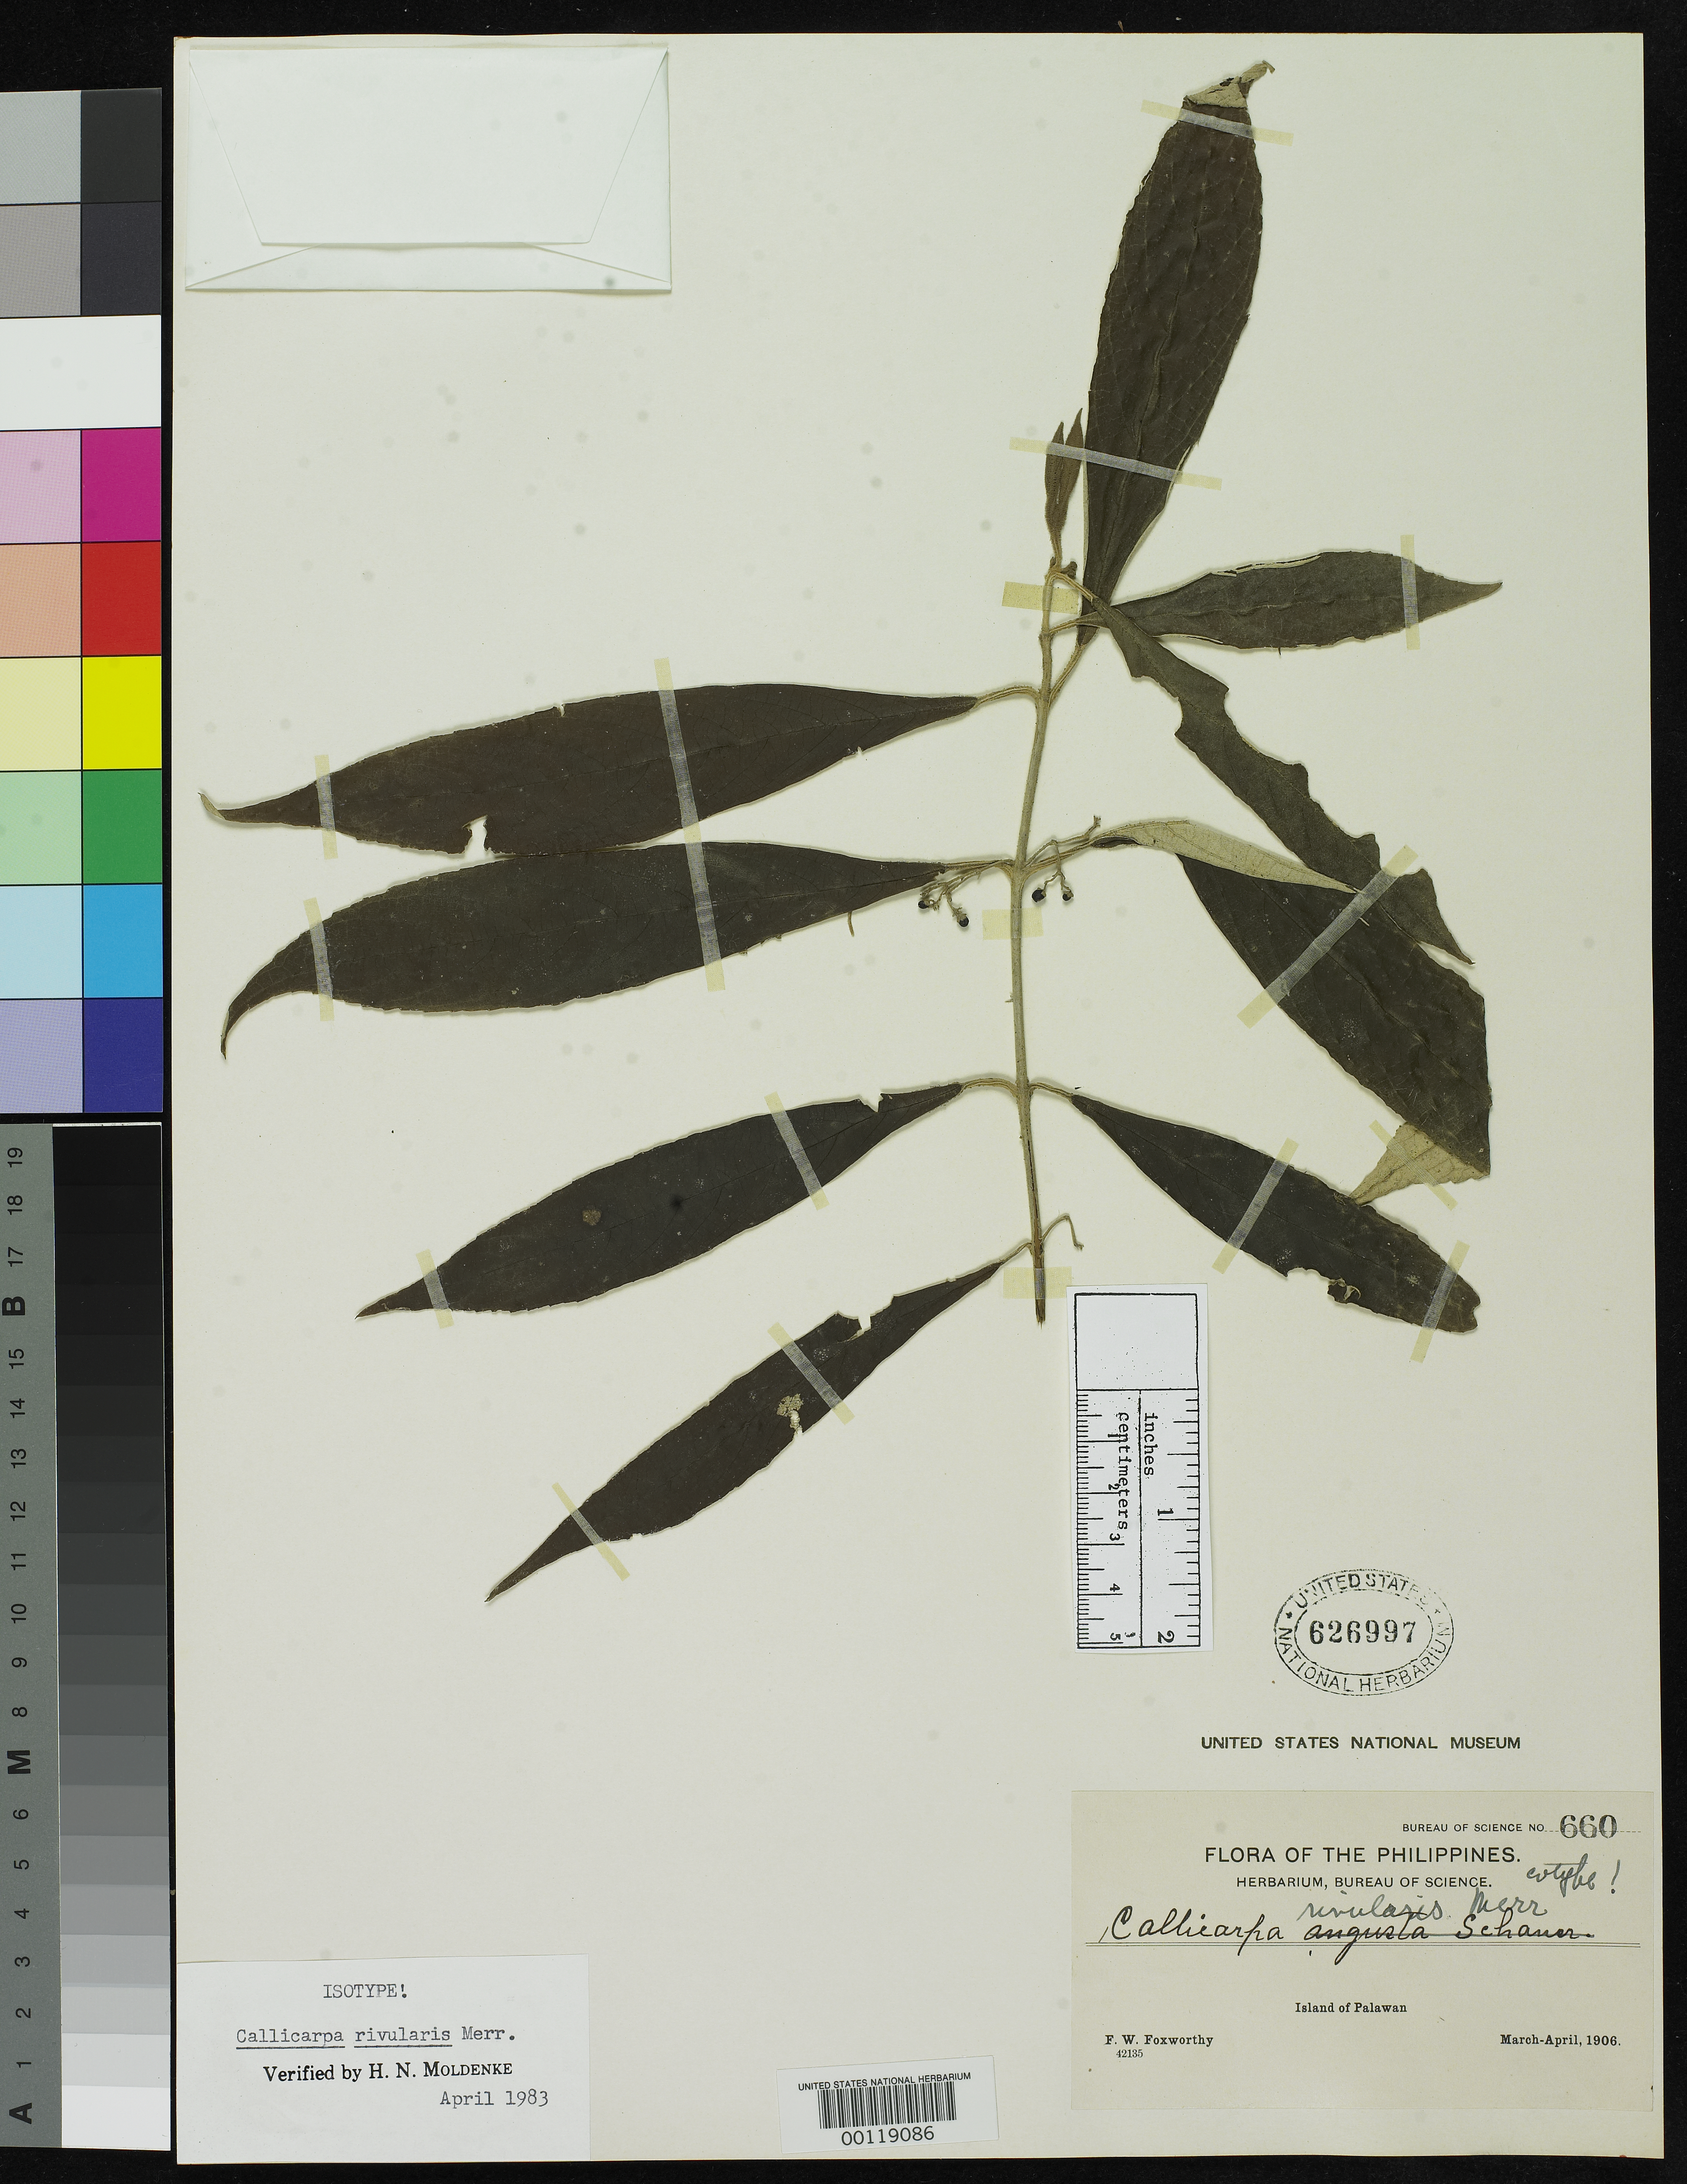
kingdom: Plantae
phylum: Tracheophyta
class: Magnoliopsida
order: Lamiales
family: Lamiaceae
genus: Callicarpa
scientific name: Callicarpa rivularis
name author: Merr.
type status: Syntype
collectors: F. W. Foxworthy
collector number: Bur. Sci. 660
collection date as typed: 23 Mar 1906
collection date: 1906-03-23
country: Philippines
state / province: Mimaropa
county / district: Palawan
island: Palawan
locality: Mt. Victoria.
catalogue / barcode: US 626997